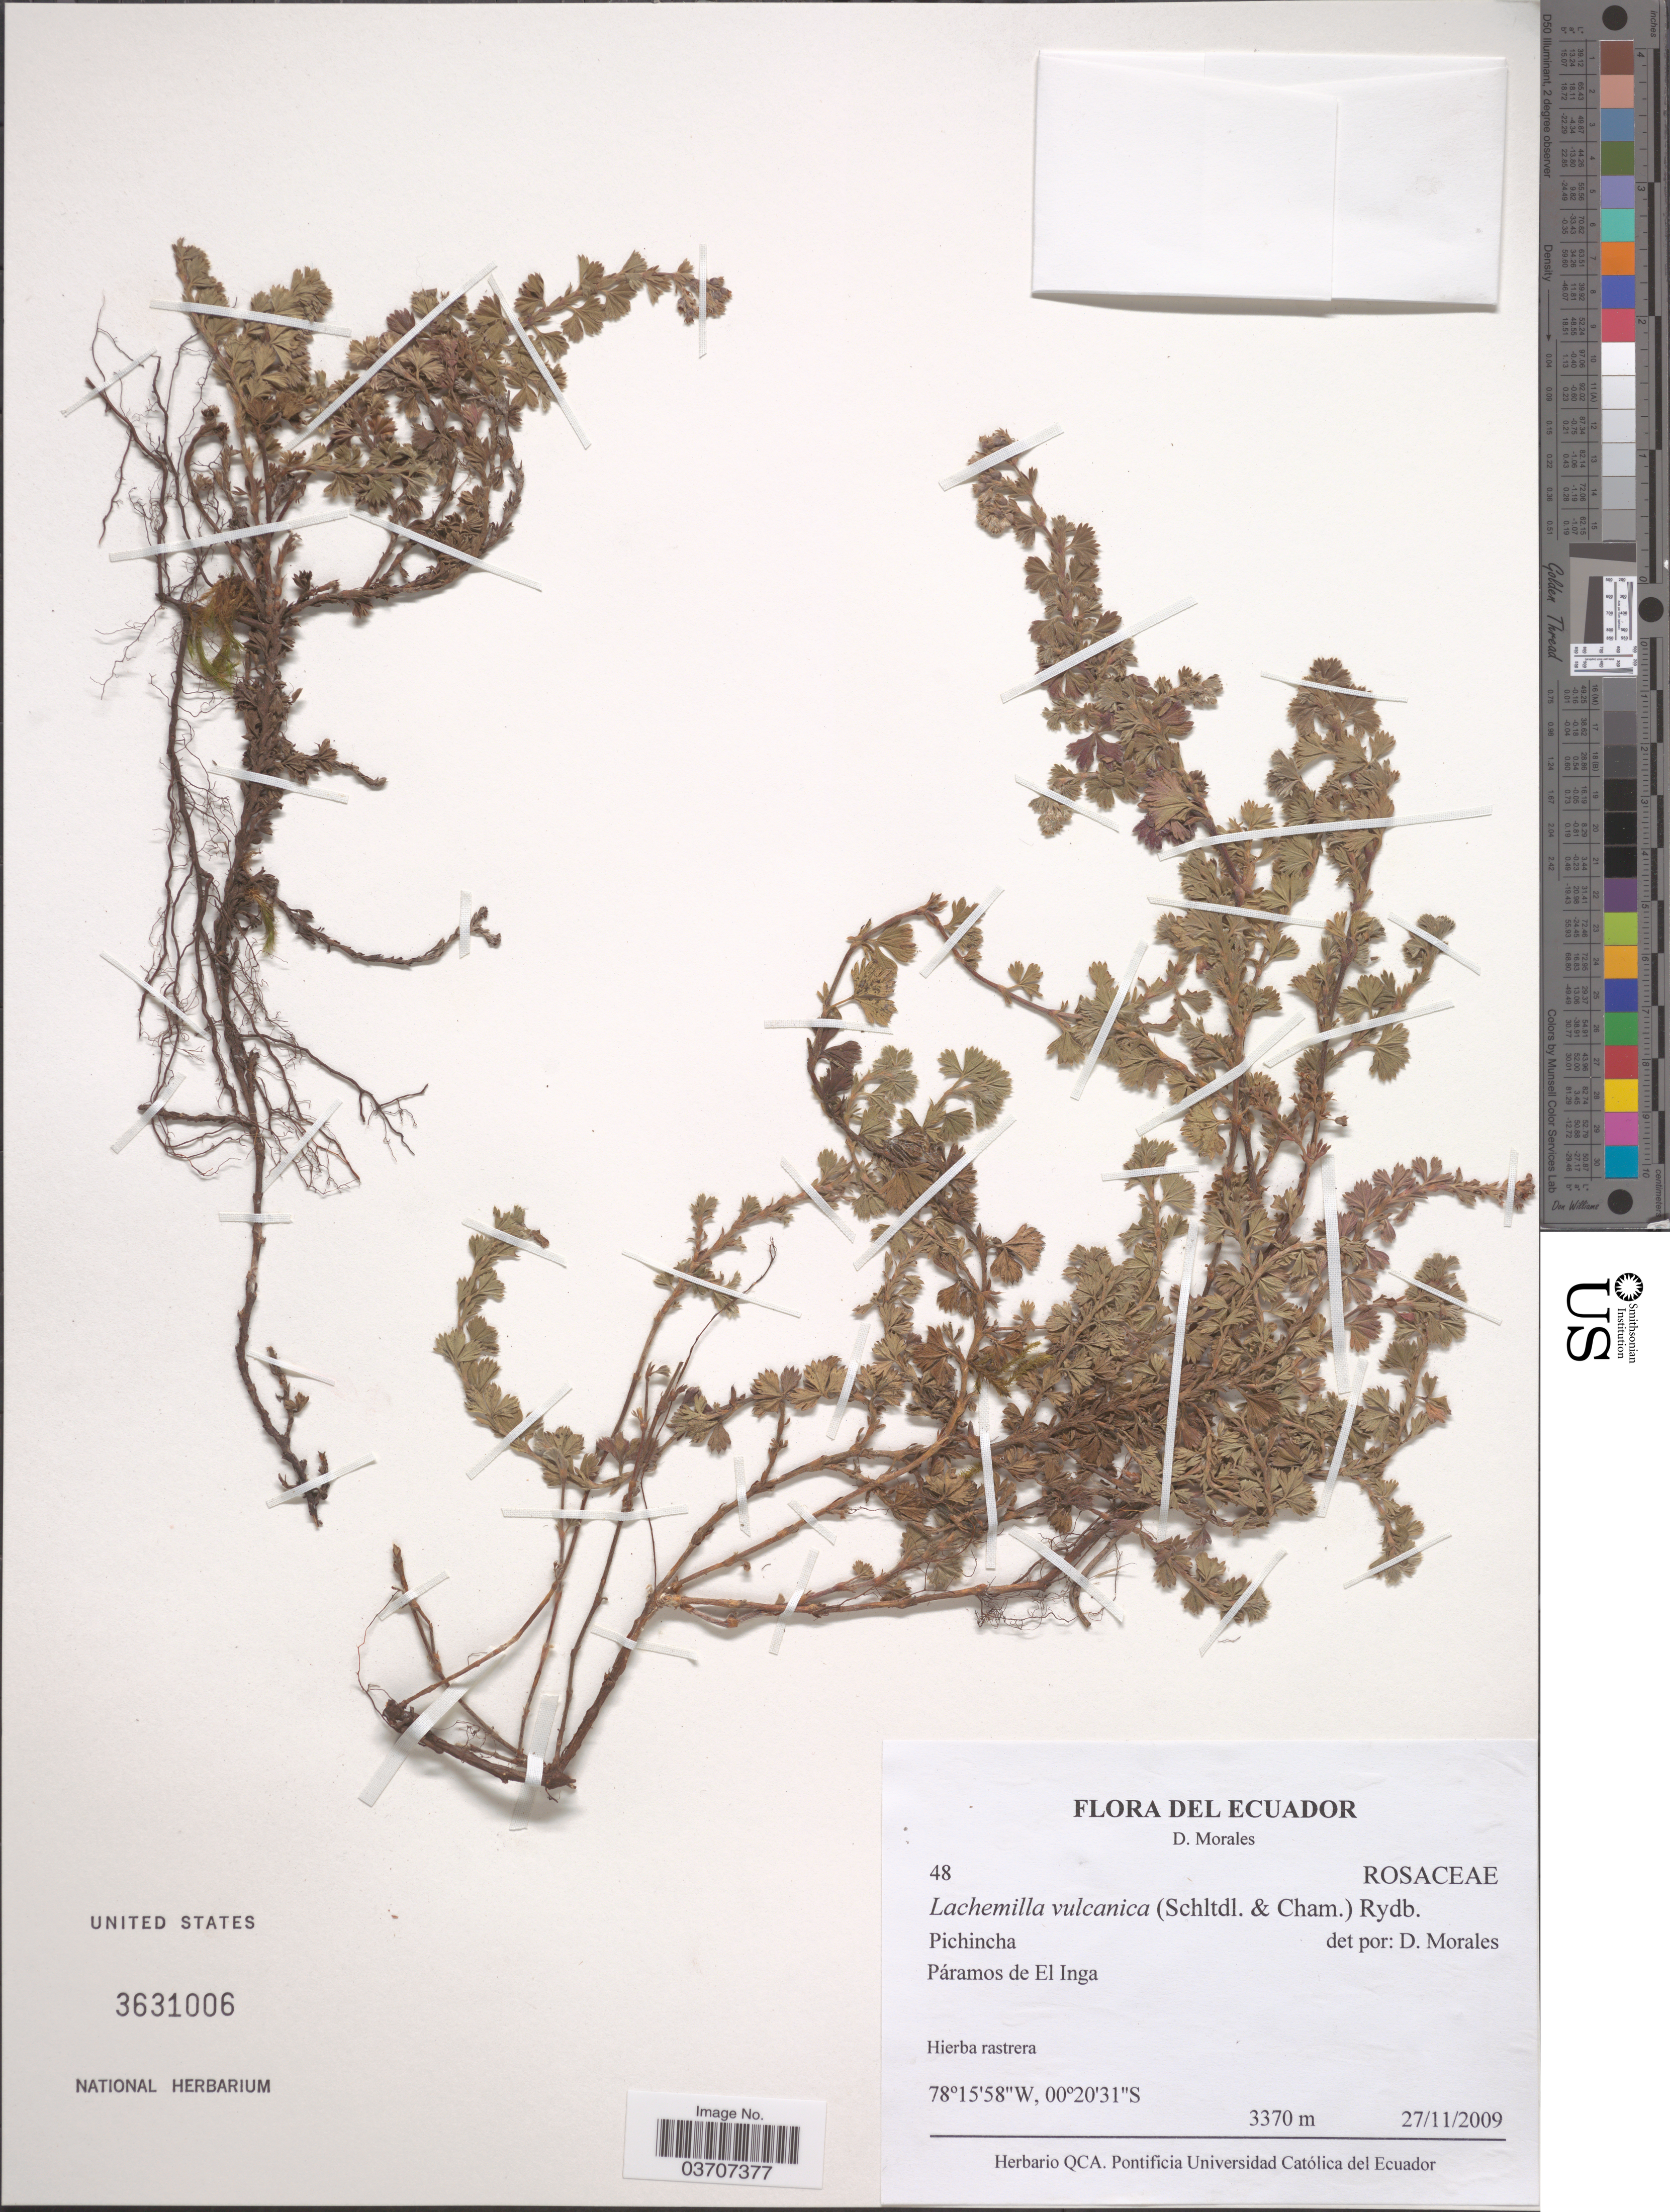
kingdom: Plantae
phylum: Tracheophyta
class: Magnoliopsida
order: Rosales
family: Rosaceae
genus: Lachemilla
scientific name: Lachemilla vulcanica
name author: (Cham. & Schltdl.) Rydb.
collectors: D. Morales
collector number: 48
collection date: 2009-11-27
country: Ecuador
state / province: Pichincha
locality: Páramos de El Inga.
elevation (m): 3370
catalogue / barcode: US 3631006